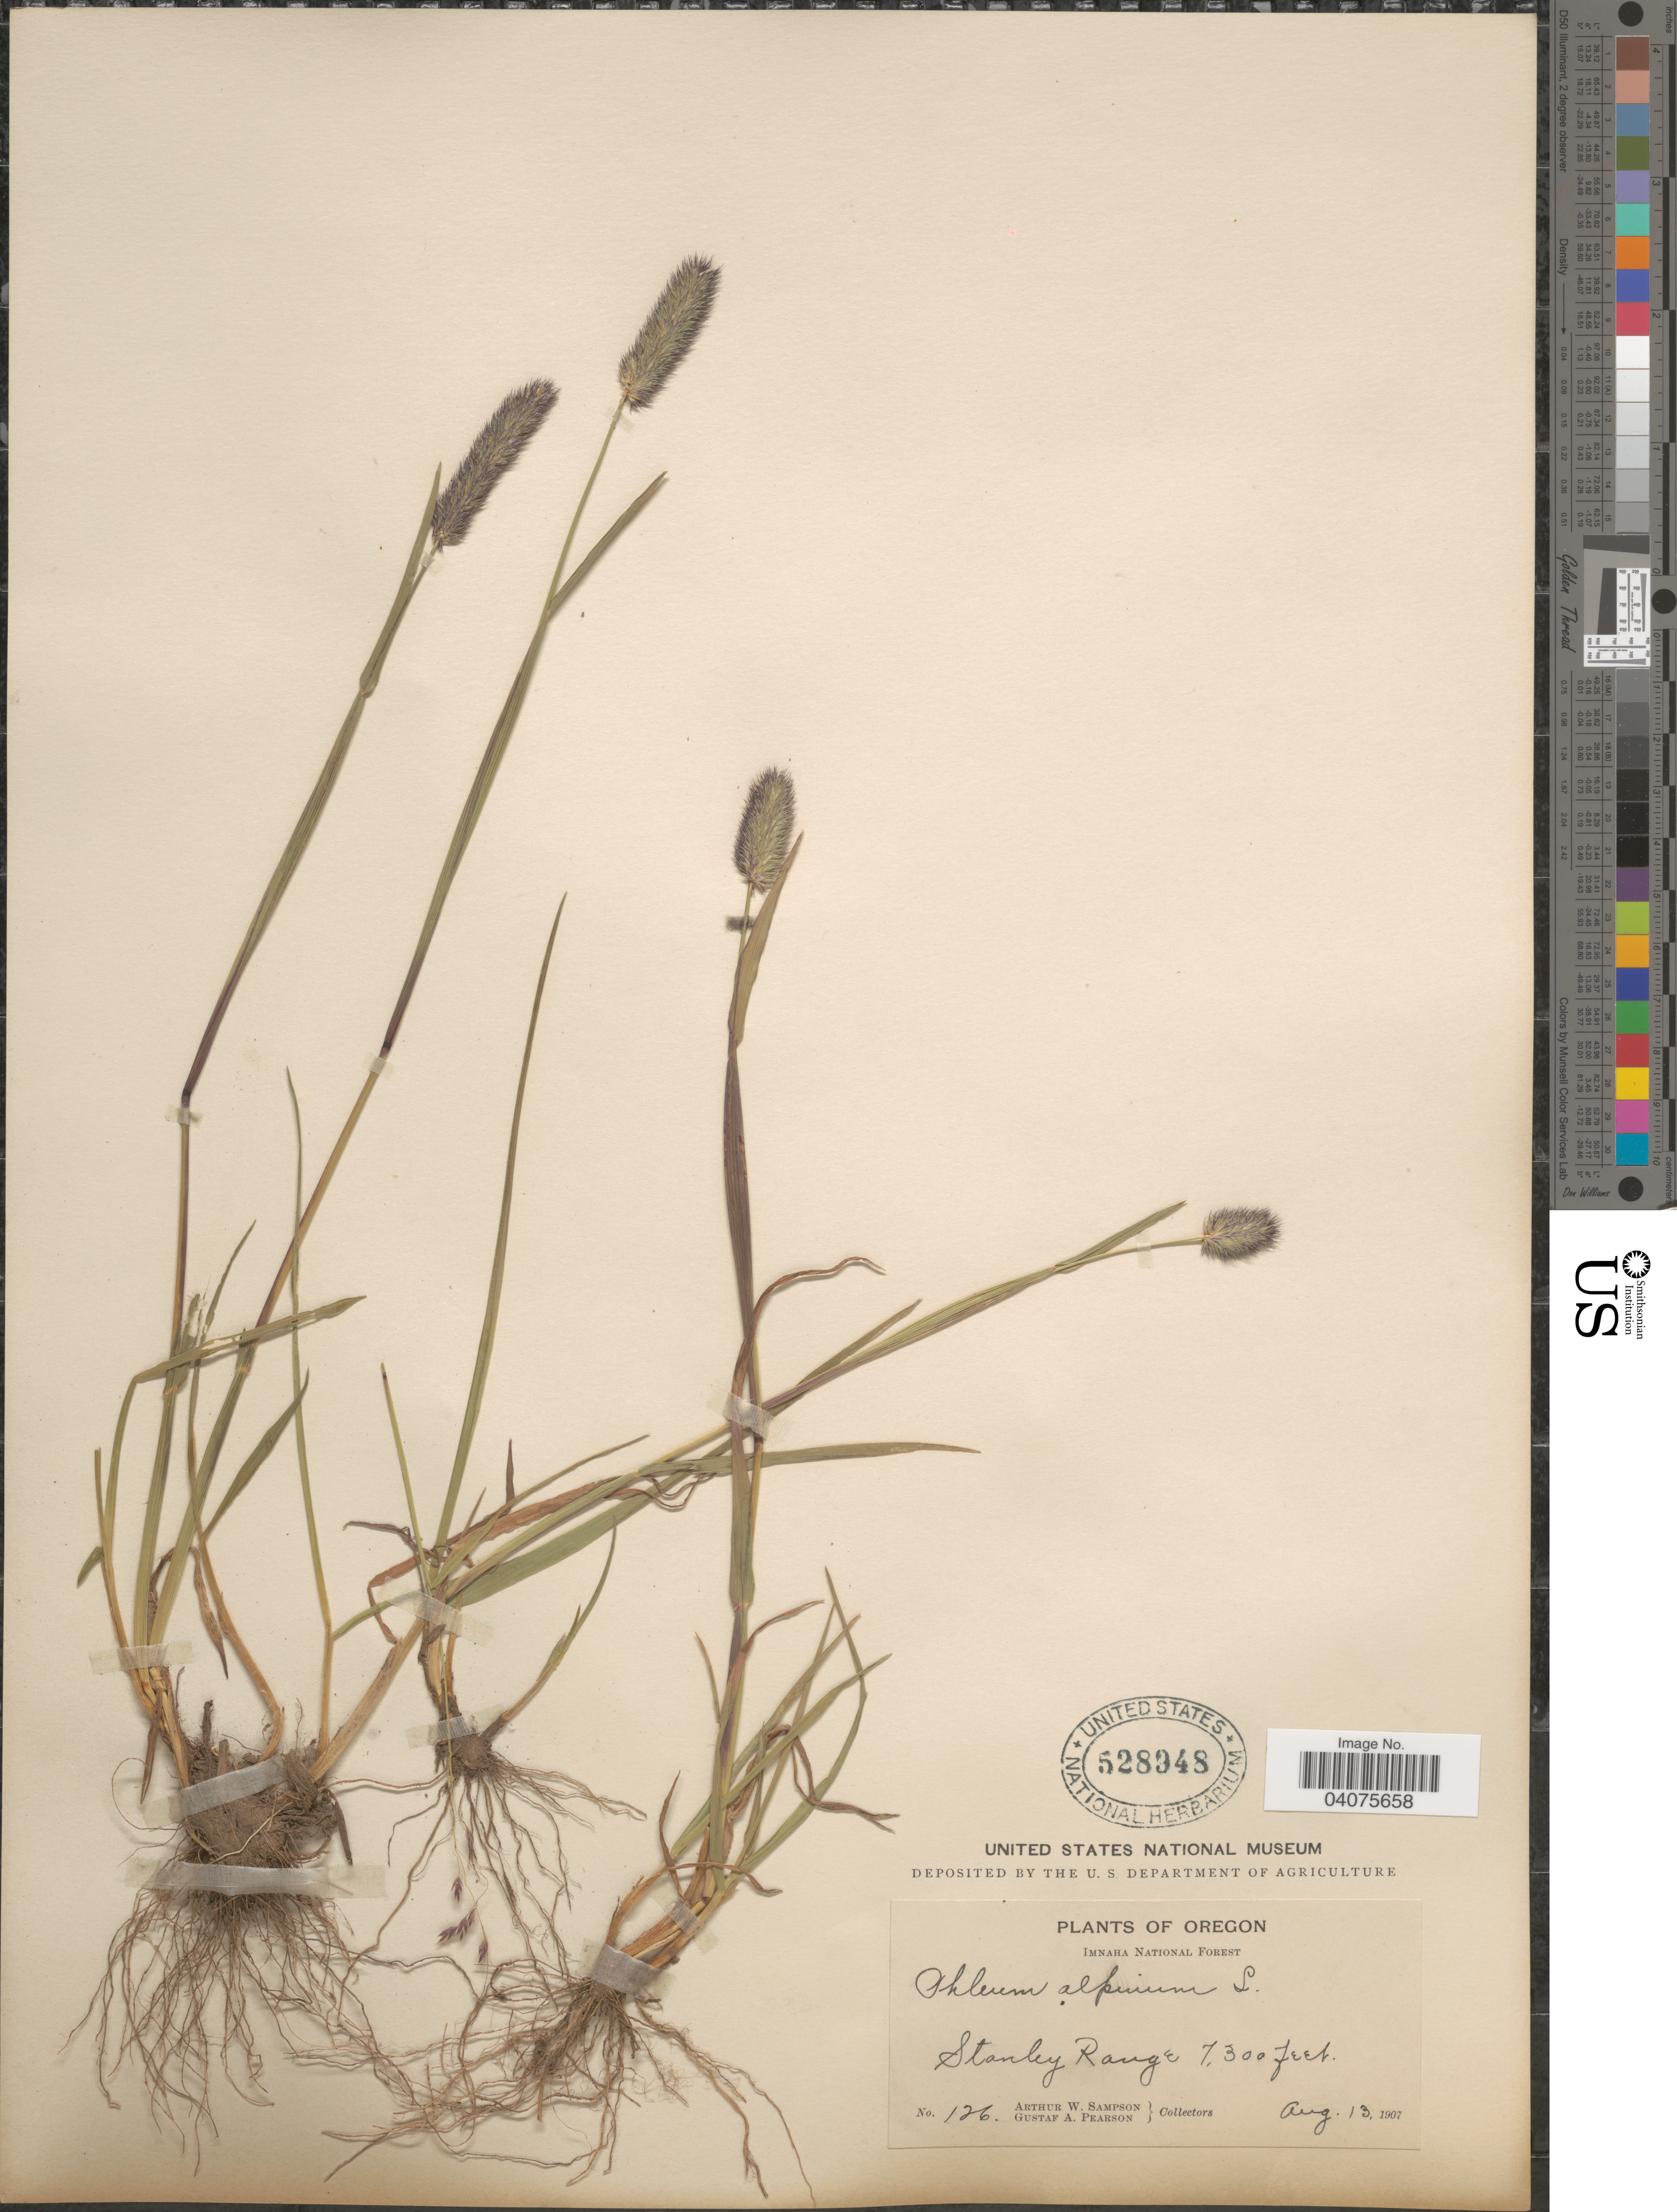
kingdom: Plantae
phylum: Tracheophyta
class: Liliopsida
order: Poales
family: Poaceae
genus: Phleum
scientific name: Phleum alpinum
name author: L.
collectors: A. Sampson & G. Pearson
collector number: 126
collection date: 1907-08-13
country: United States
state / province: Oregon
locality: Imnaha National Forest. Stanley Range.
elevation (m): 2225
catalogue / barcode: US 528948